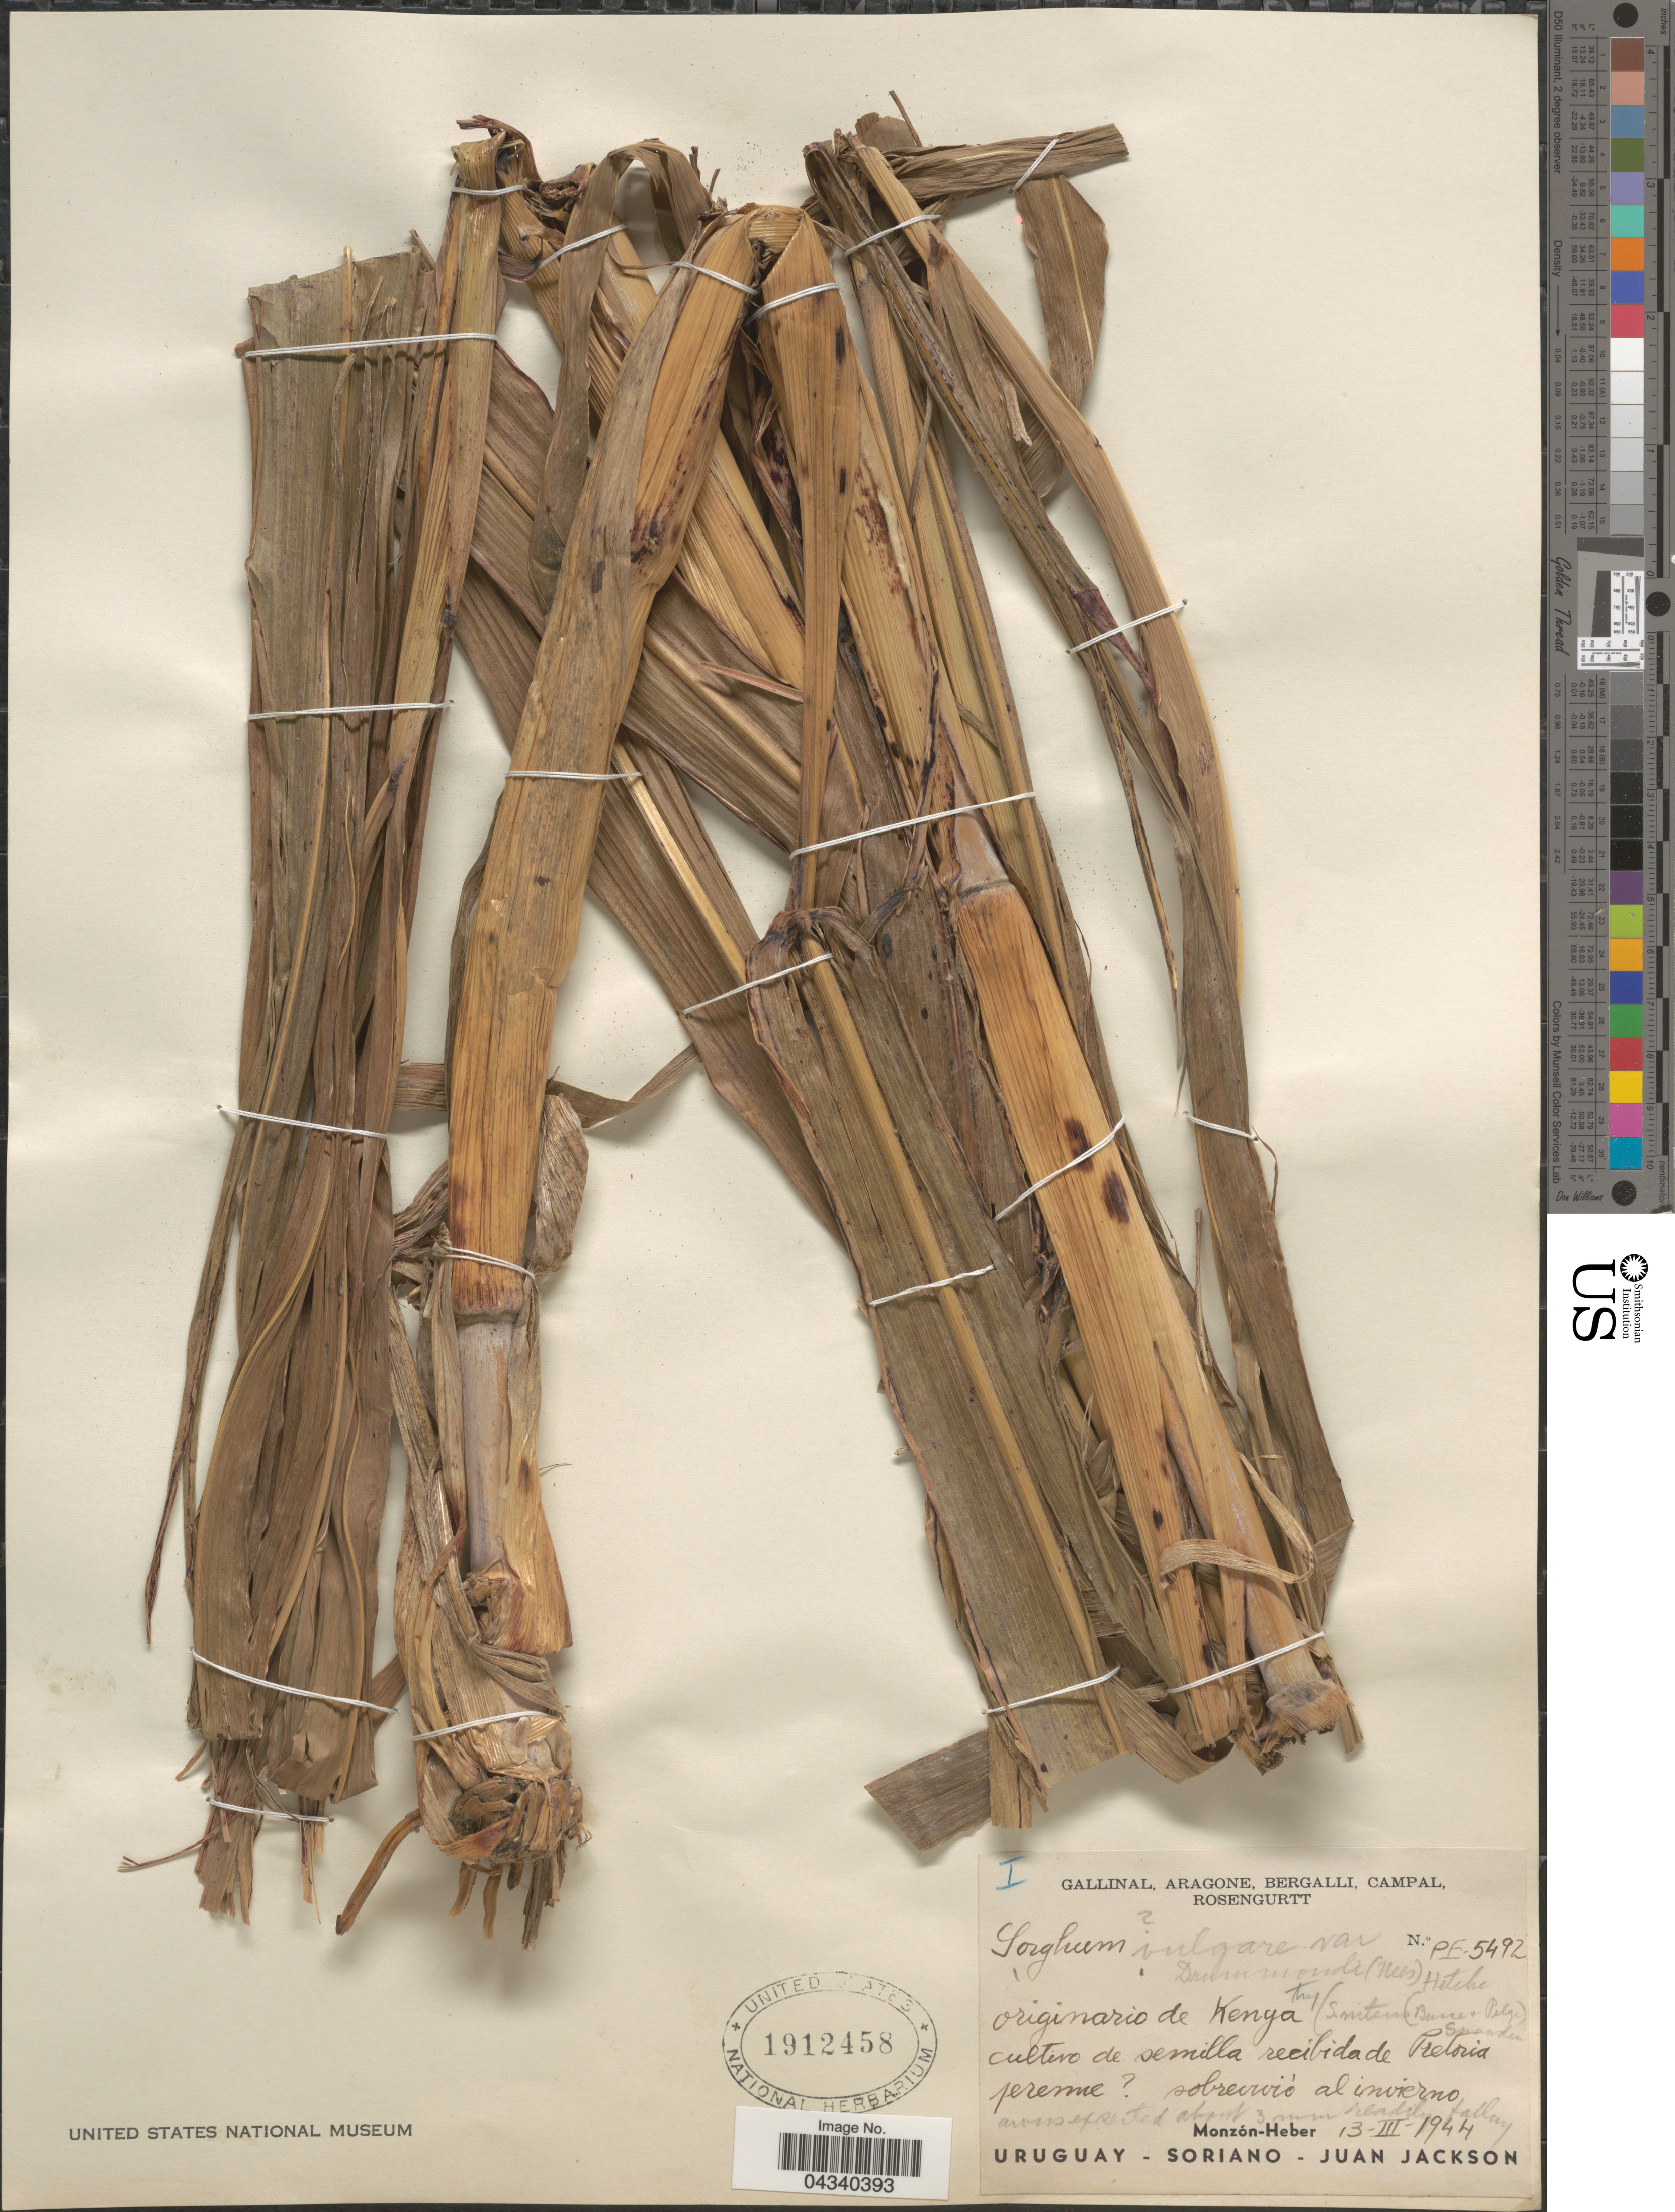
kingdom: Plantae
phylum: Tracheophyta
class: Liliopsida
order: Poales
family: Poaceae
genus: Sorghum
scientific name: Sorghum drummondii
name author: (Steud.) Nees ex Millsp. & Chase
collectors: -. Gallinal, -- Aragone, -- Bergalli, -- Campal & Rosengurtt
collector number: PE-5492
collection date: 1944-03-13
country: Uruguay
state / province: Soriano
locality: Monzón-Heber. Juan Jackson.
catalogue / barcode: US 1912458